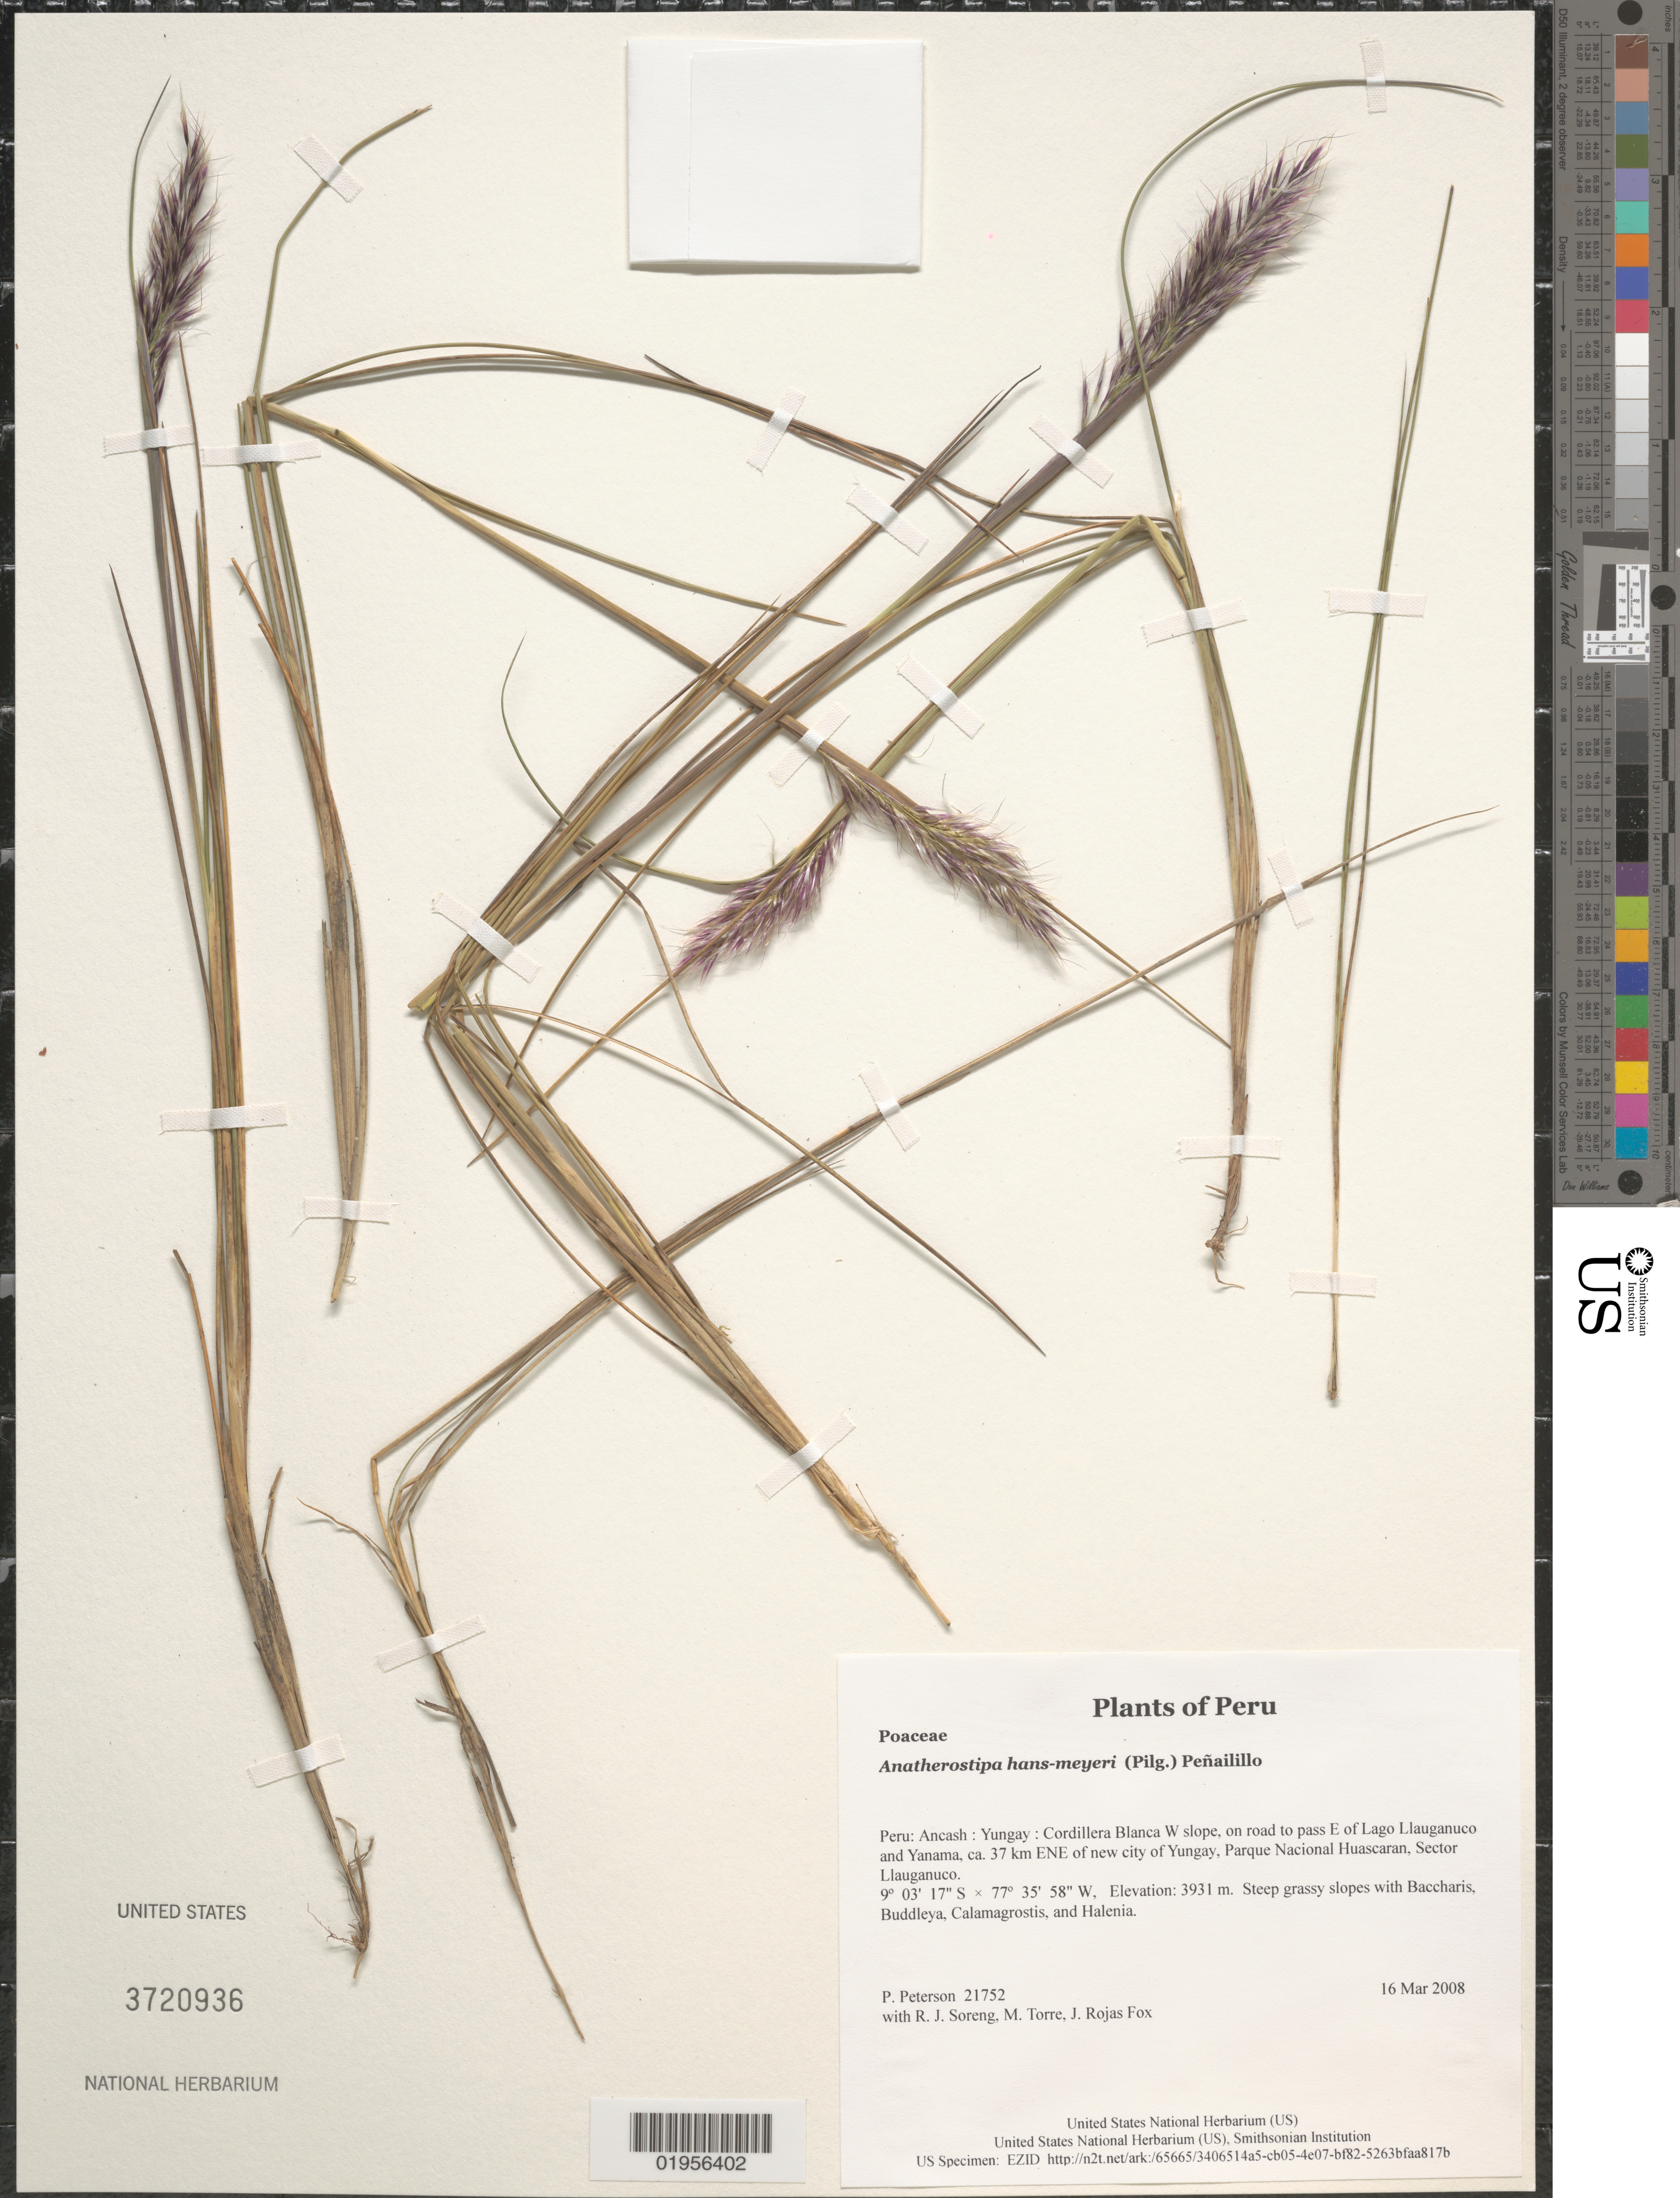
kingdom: Plantae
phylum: Tracheophyta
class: Liliopsida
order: Poales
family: Poaceae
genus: Anatherostipa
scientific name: Anatherostipa hans-meyeri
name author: (Pilg.) Peñailillo B.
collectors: P. M. Peterson, R. J. Soreng, M. Torre & J. Rojas Fox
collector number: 21752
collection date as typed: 16 Mar 2008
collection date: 2008-03-16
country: Peru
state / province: Ancash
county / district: Yungay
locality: Cordillera Blanca W slope, on road to pass E of Lago Llauganuco and Yanama, ca. 37 km ENE of new city of Yungay, Parque Nacional Huascaran, Sector Llauganuco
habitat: Steep grassy slopes with Baccharis, Buddleya, Calamagrostis, and Halenia.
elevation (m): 3931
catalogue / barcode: US 3720936